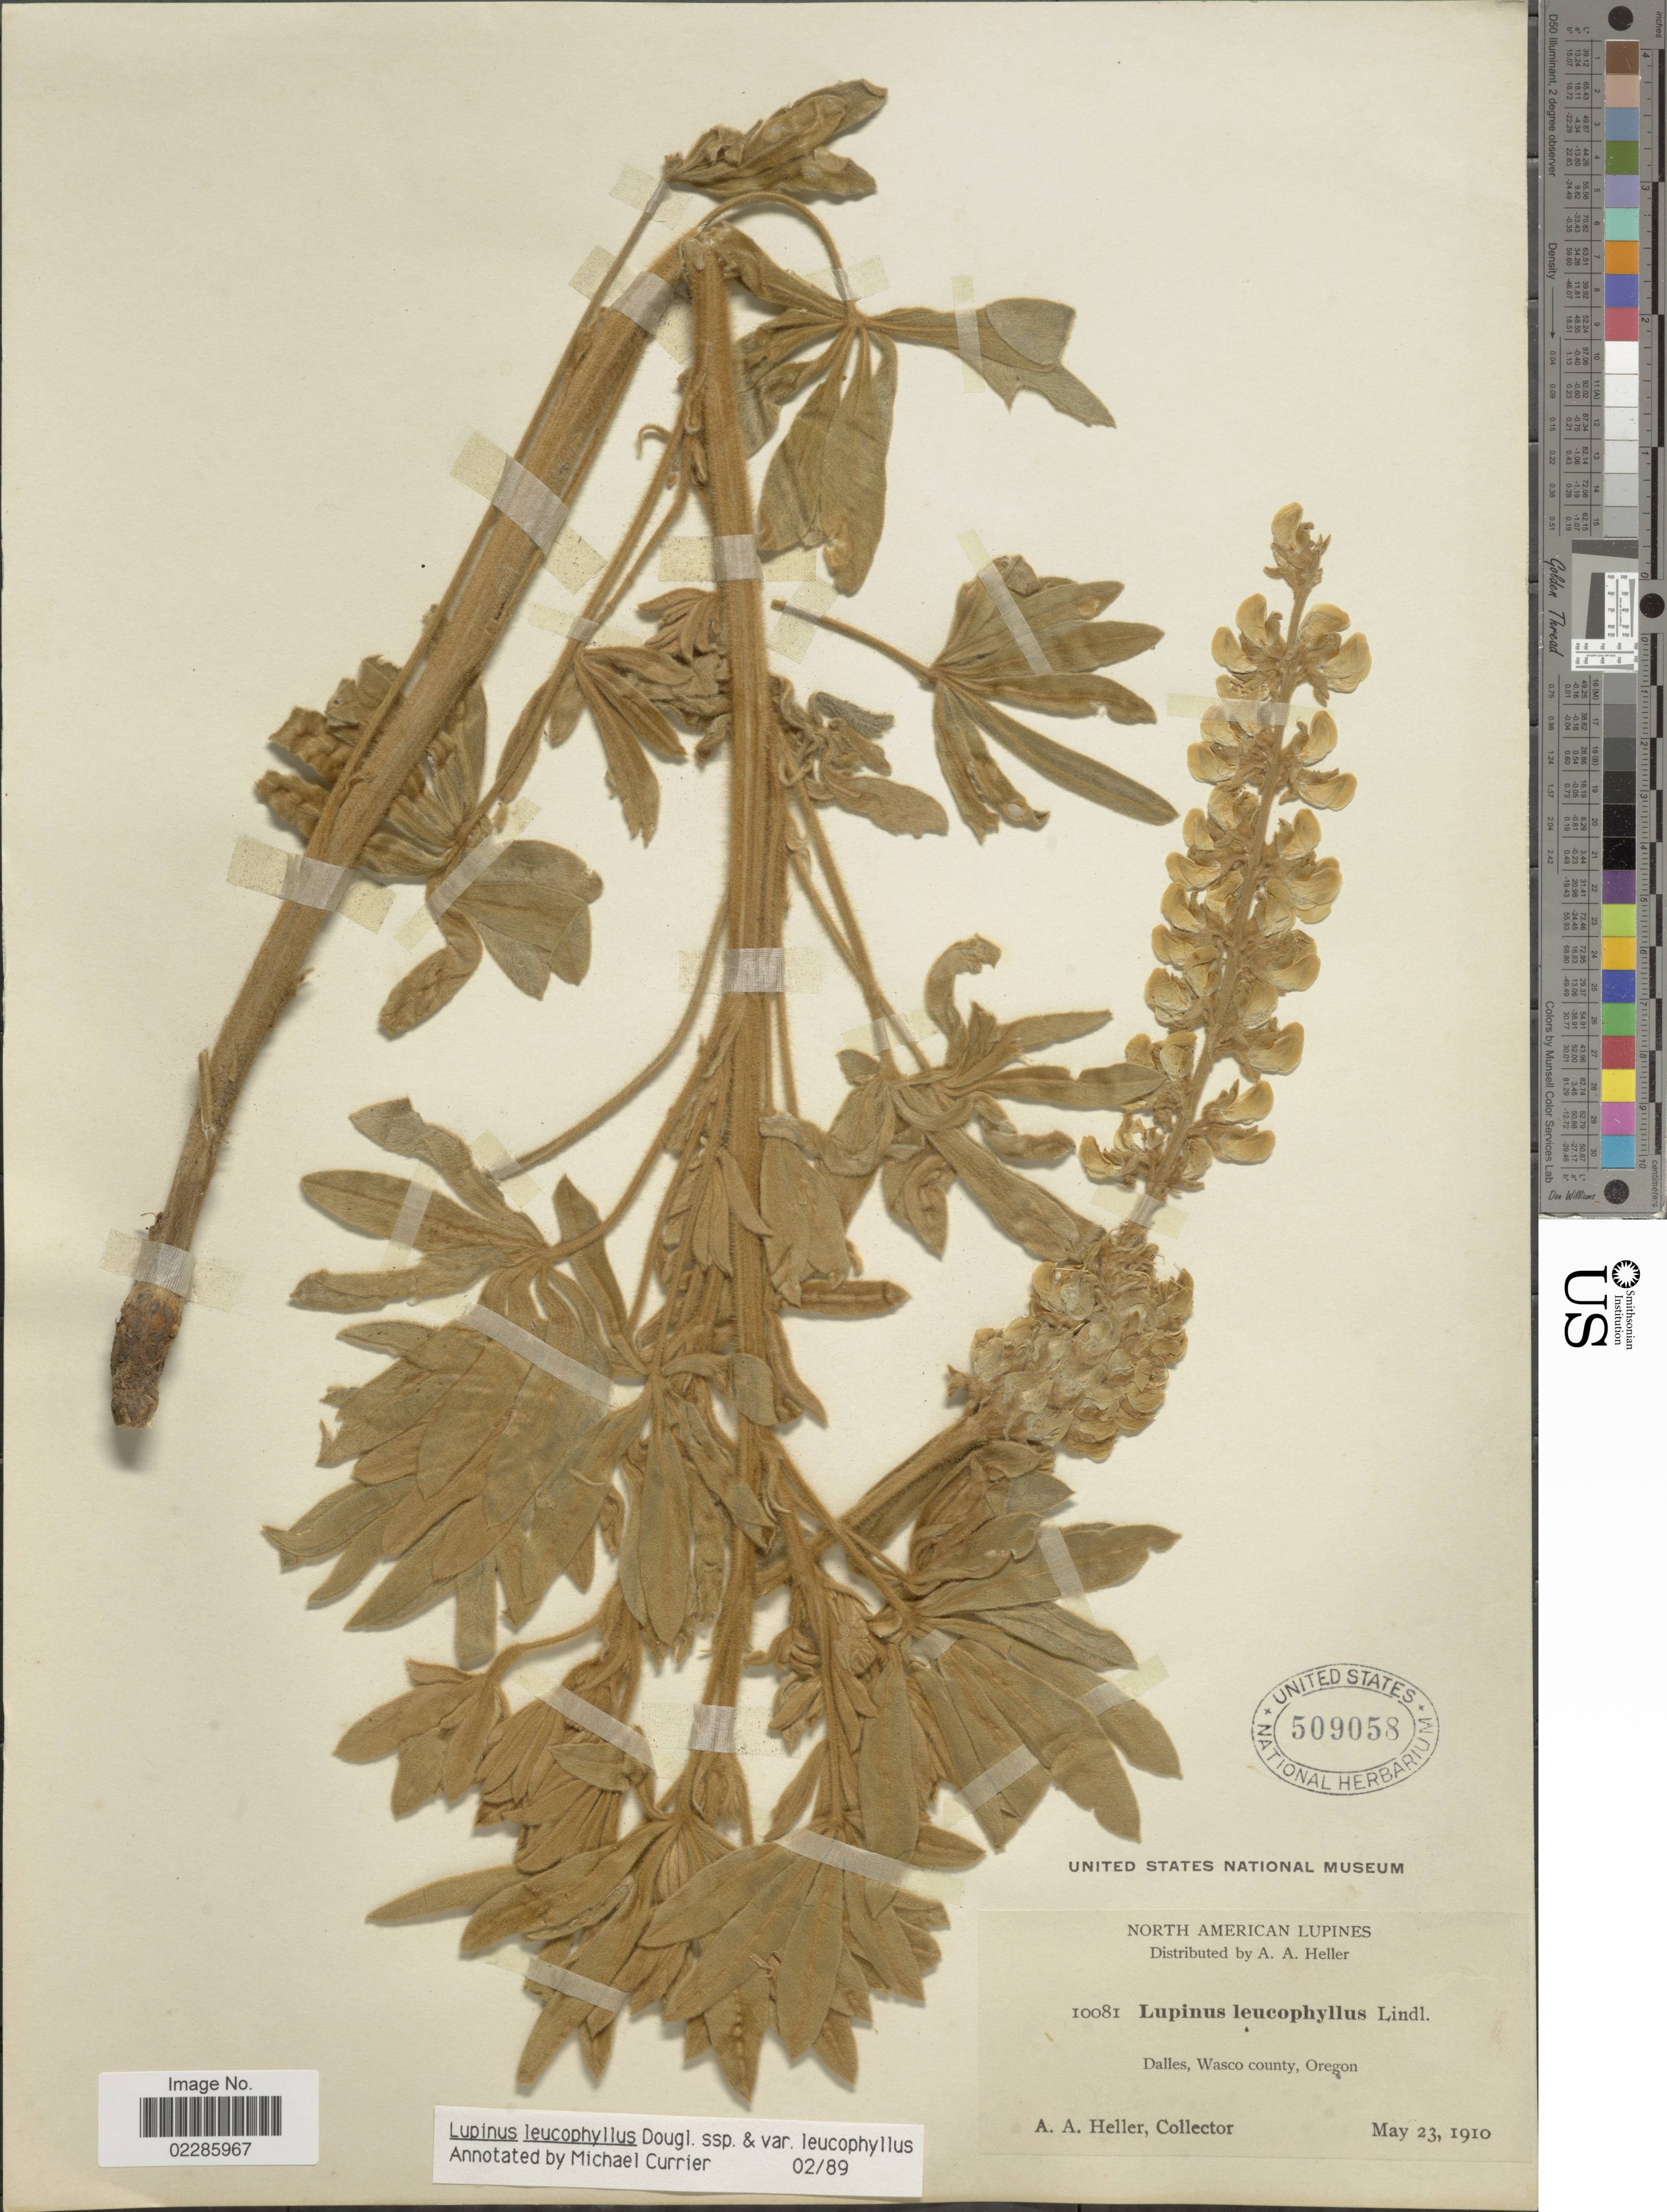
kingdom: Plantae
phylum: Tracheophyta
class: Magnoliopsida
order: Fabales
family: Fabaceae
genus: Lupinus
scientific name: Lupinus leucophyllus var. leucophyllus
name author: Douglas ex Lindl.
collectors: A. A. Heller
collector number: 10081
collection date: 1910-05-23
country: United States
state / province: Oregon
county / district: Wasco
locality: Dalles, Wasco county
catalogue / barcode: US 509058